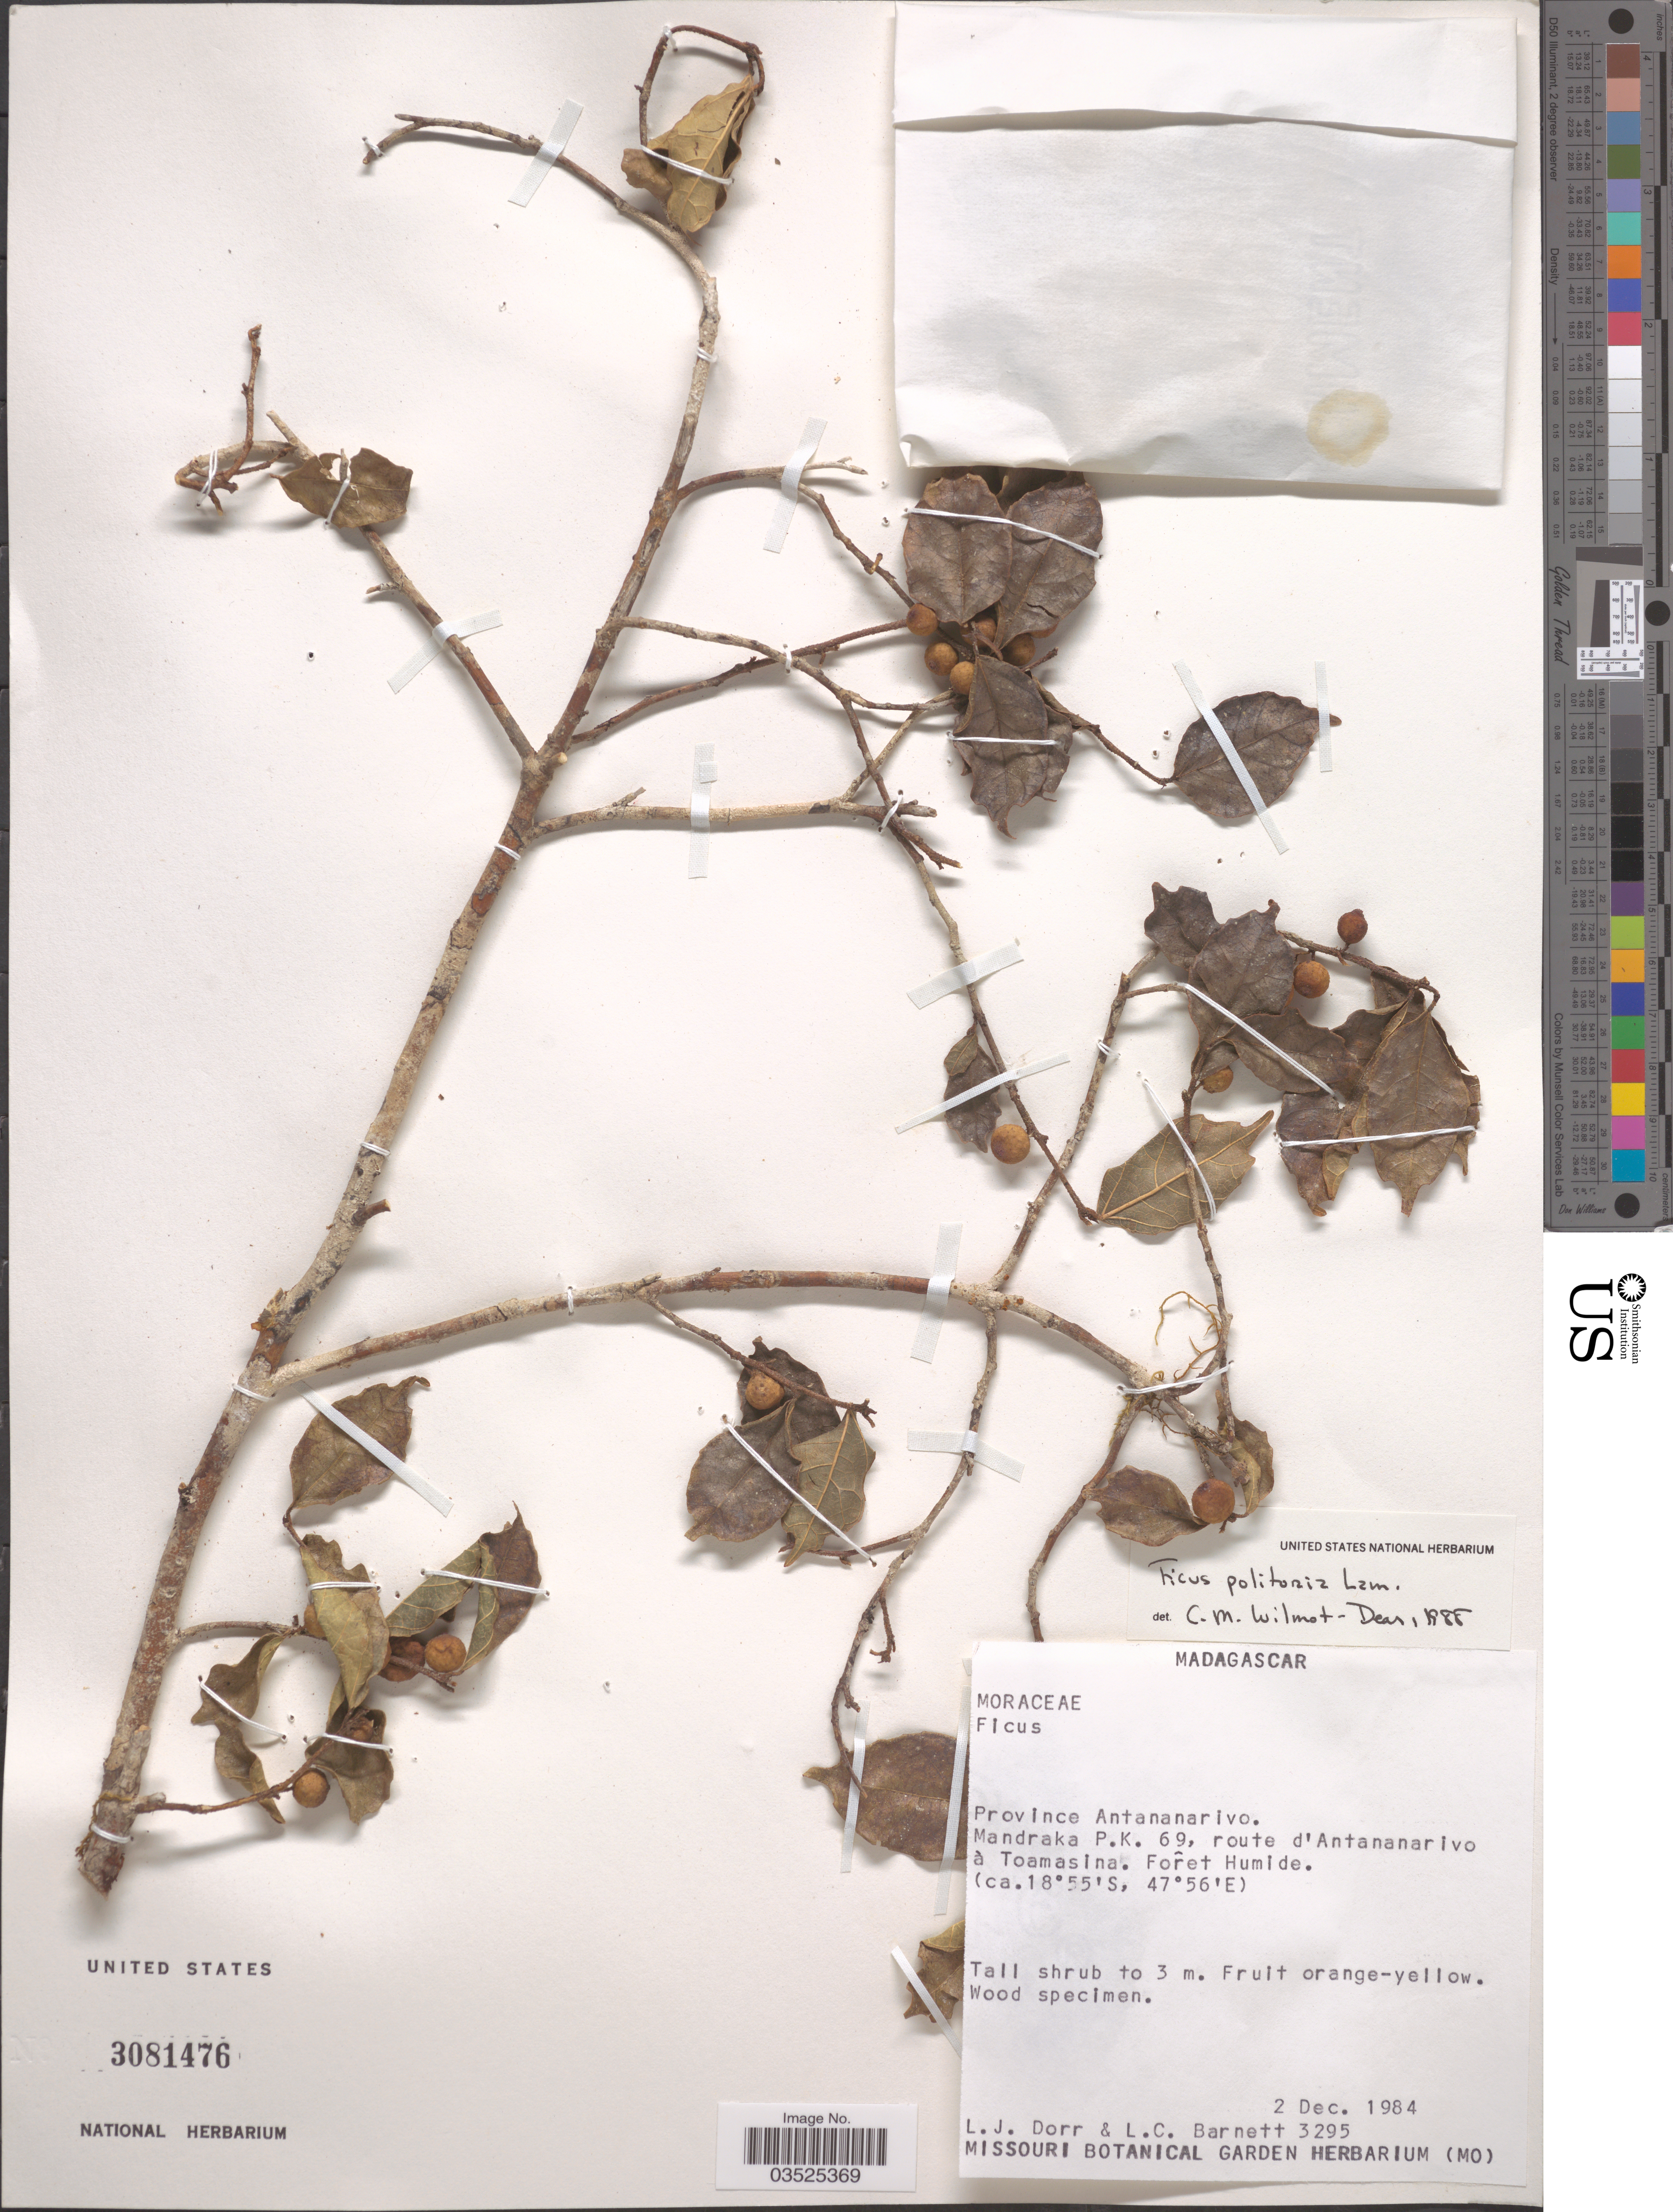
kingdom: Plantae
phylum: Tracheophyta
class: Magnoliopsida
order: Rosales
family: Moraceae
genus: Ficus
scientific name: Ficus politoria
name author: Lam.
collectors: L. J. Dorr & L. C. Barnett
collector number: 3295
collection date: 1984-12-02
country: Madagascar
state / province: Analamanga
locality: Mandraka P.K. 69, route d'Antananarivo à Toamasina.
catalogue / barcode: US 3081476